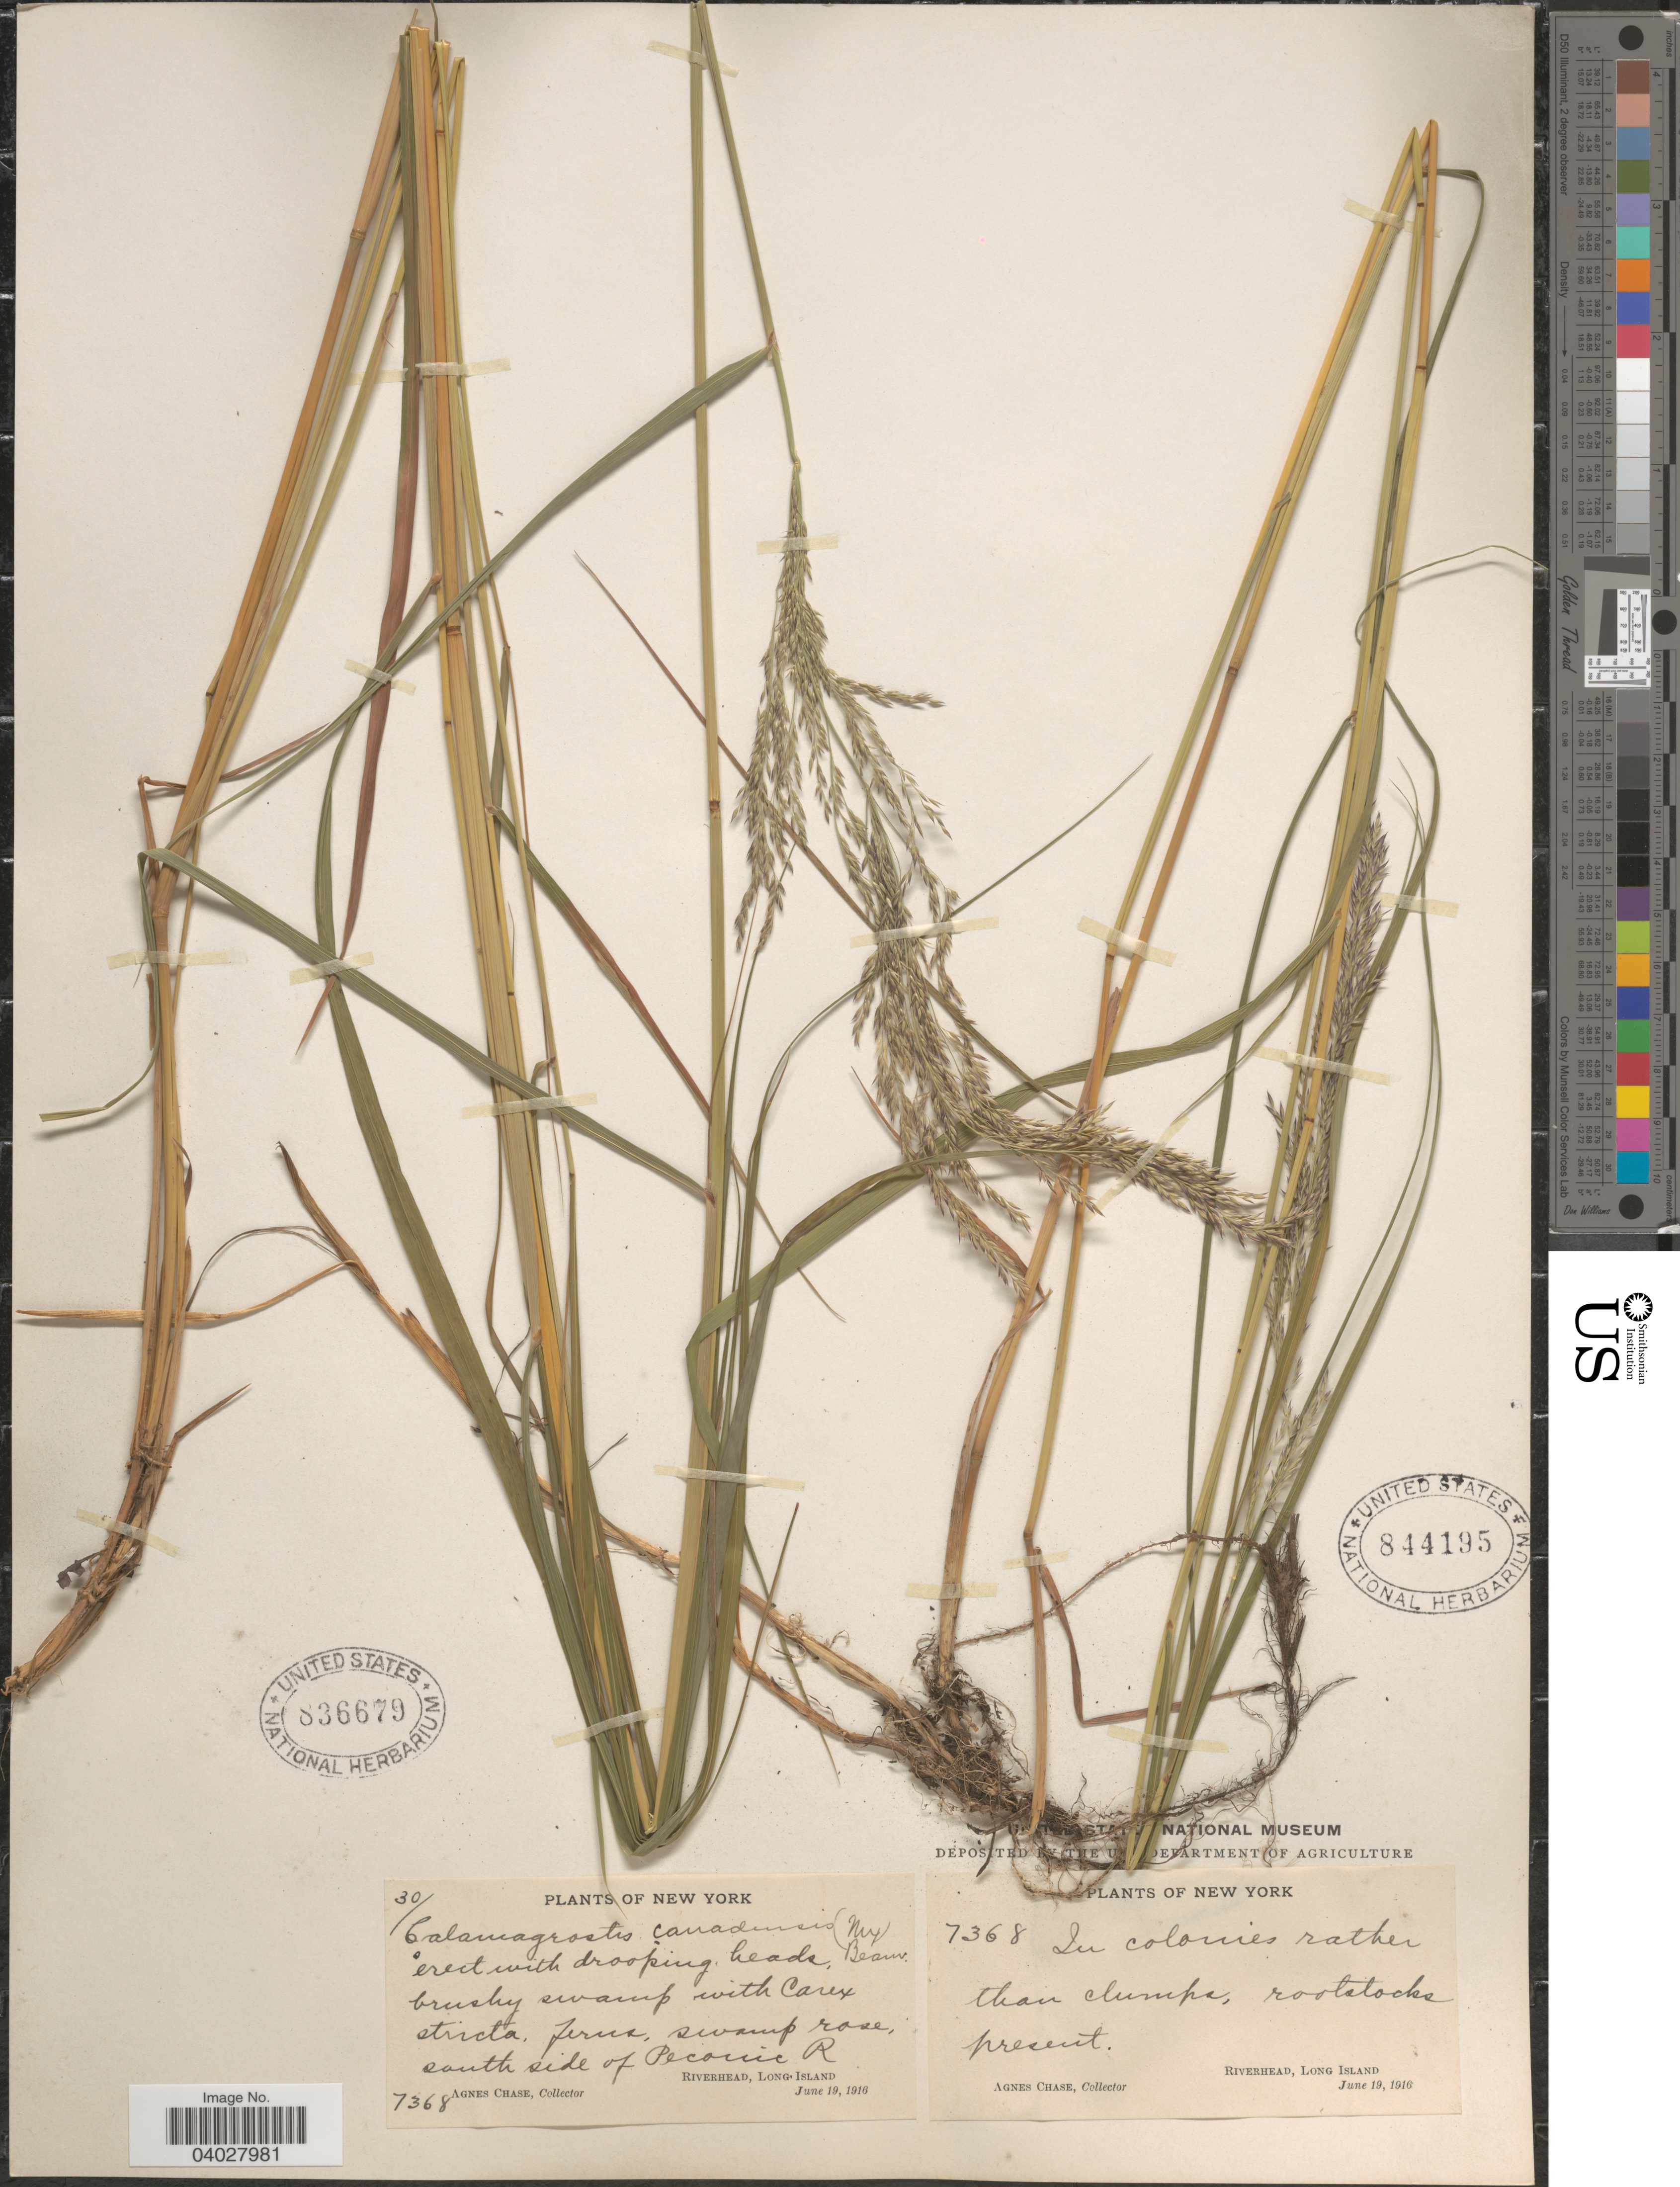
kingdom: Plantae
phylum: Tracheophyta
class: Liliopsida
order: Poales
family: Poaceae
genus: Calamagrostis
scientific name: Calamagrostis canadensis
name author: (Michx.) P. Beauv.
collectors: A. Chase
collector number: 7368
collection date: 1916-06-19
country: United States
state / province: New York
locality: South side of Peconic R. Riverhead, Long Island.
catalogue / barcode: US 836679-2